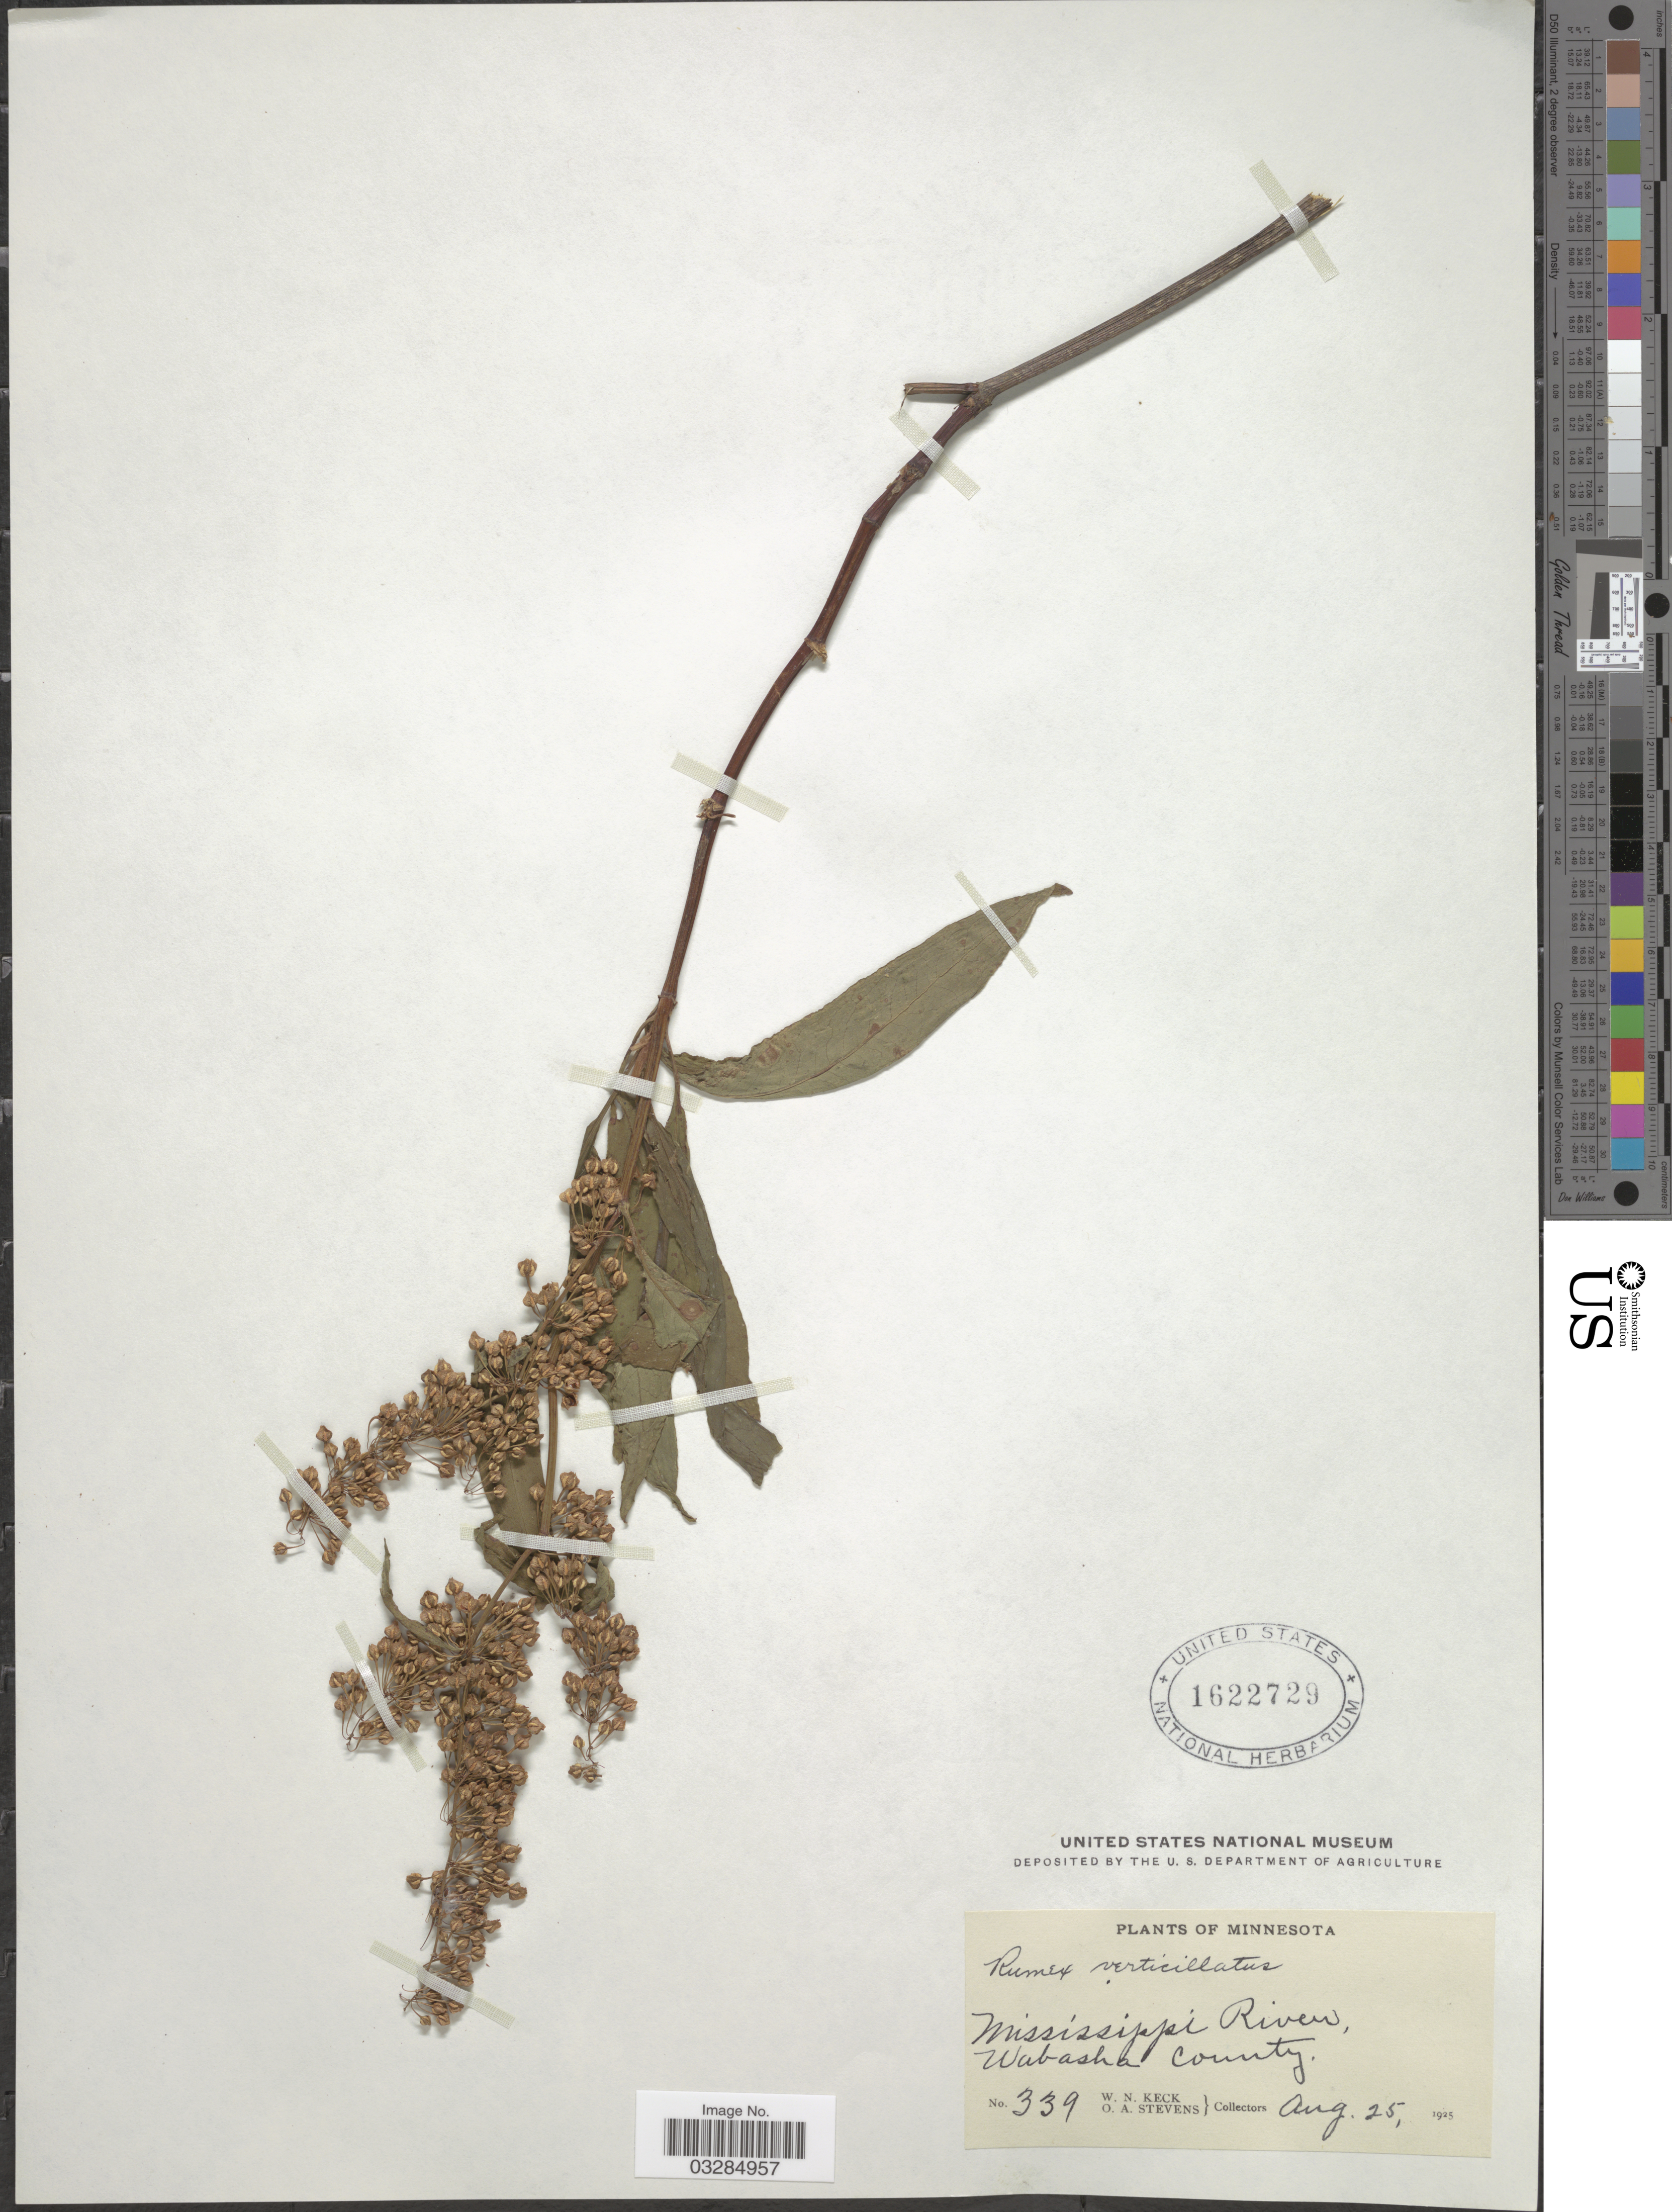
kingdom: Plantae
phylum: Tracheophyta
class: Magnoliopsida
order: Caryophyllales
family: Polygonaceae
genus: Rumex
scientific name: Rumex verticillatus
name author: L.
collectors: W. Keck & O. A. Stevens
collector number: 339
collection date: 1925-08-25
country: United States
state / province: Minnesota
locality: Mississippi River, Wabasha County.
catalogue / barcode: US 1622729